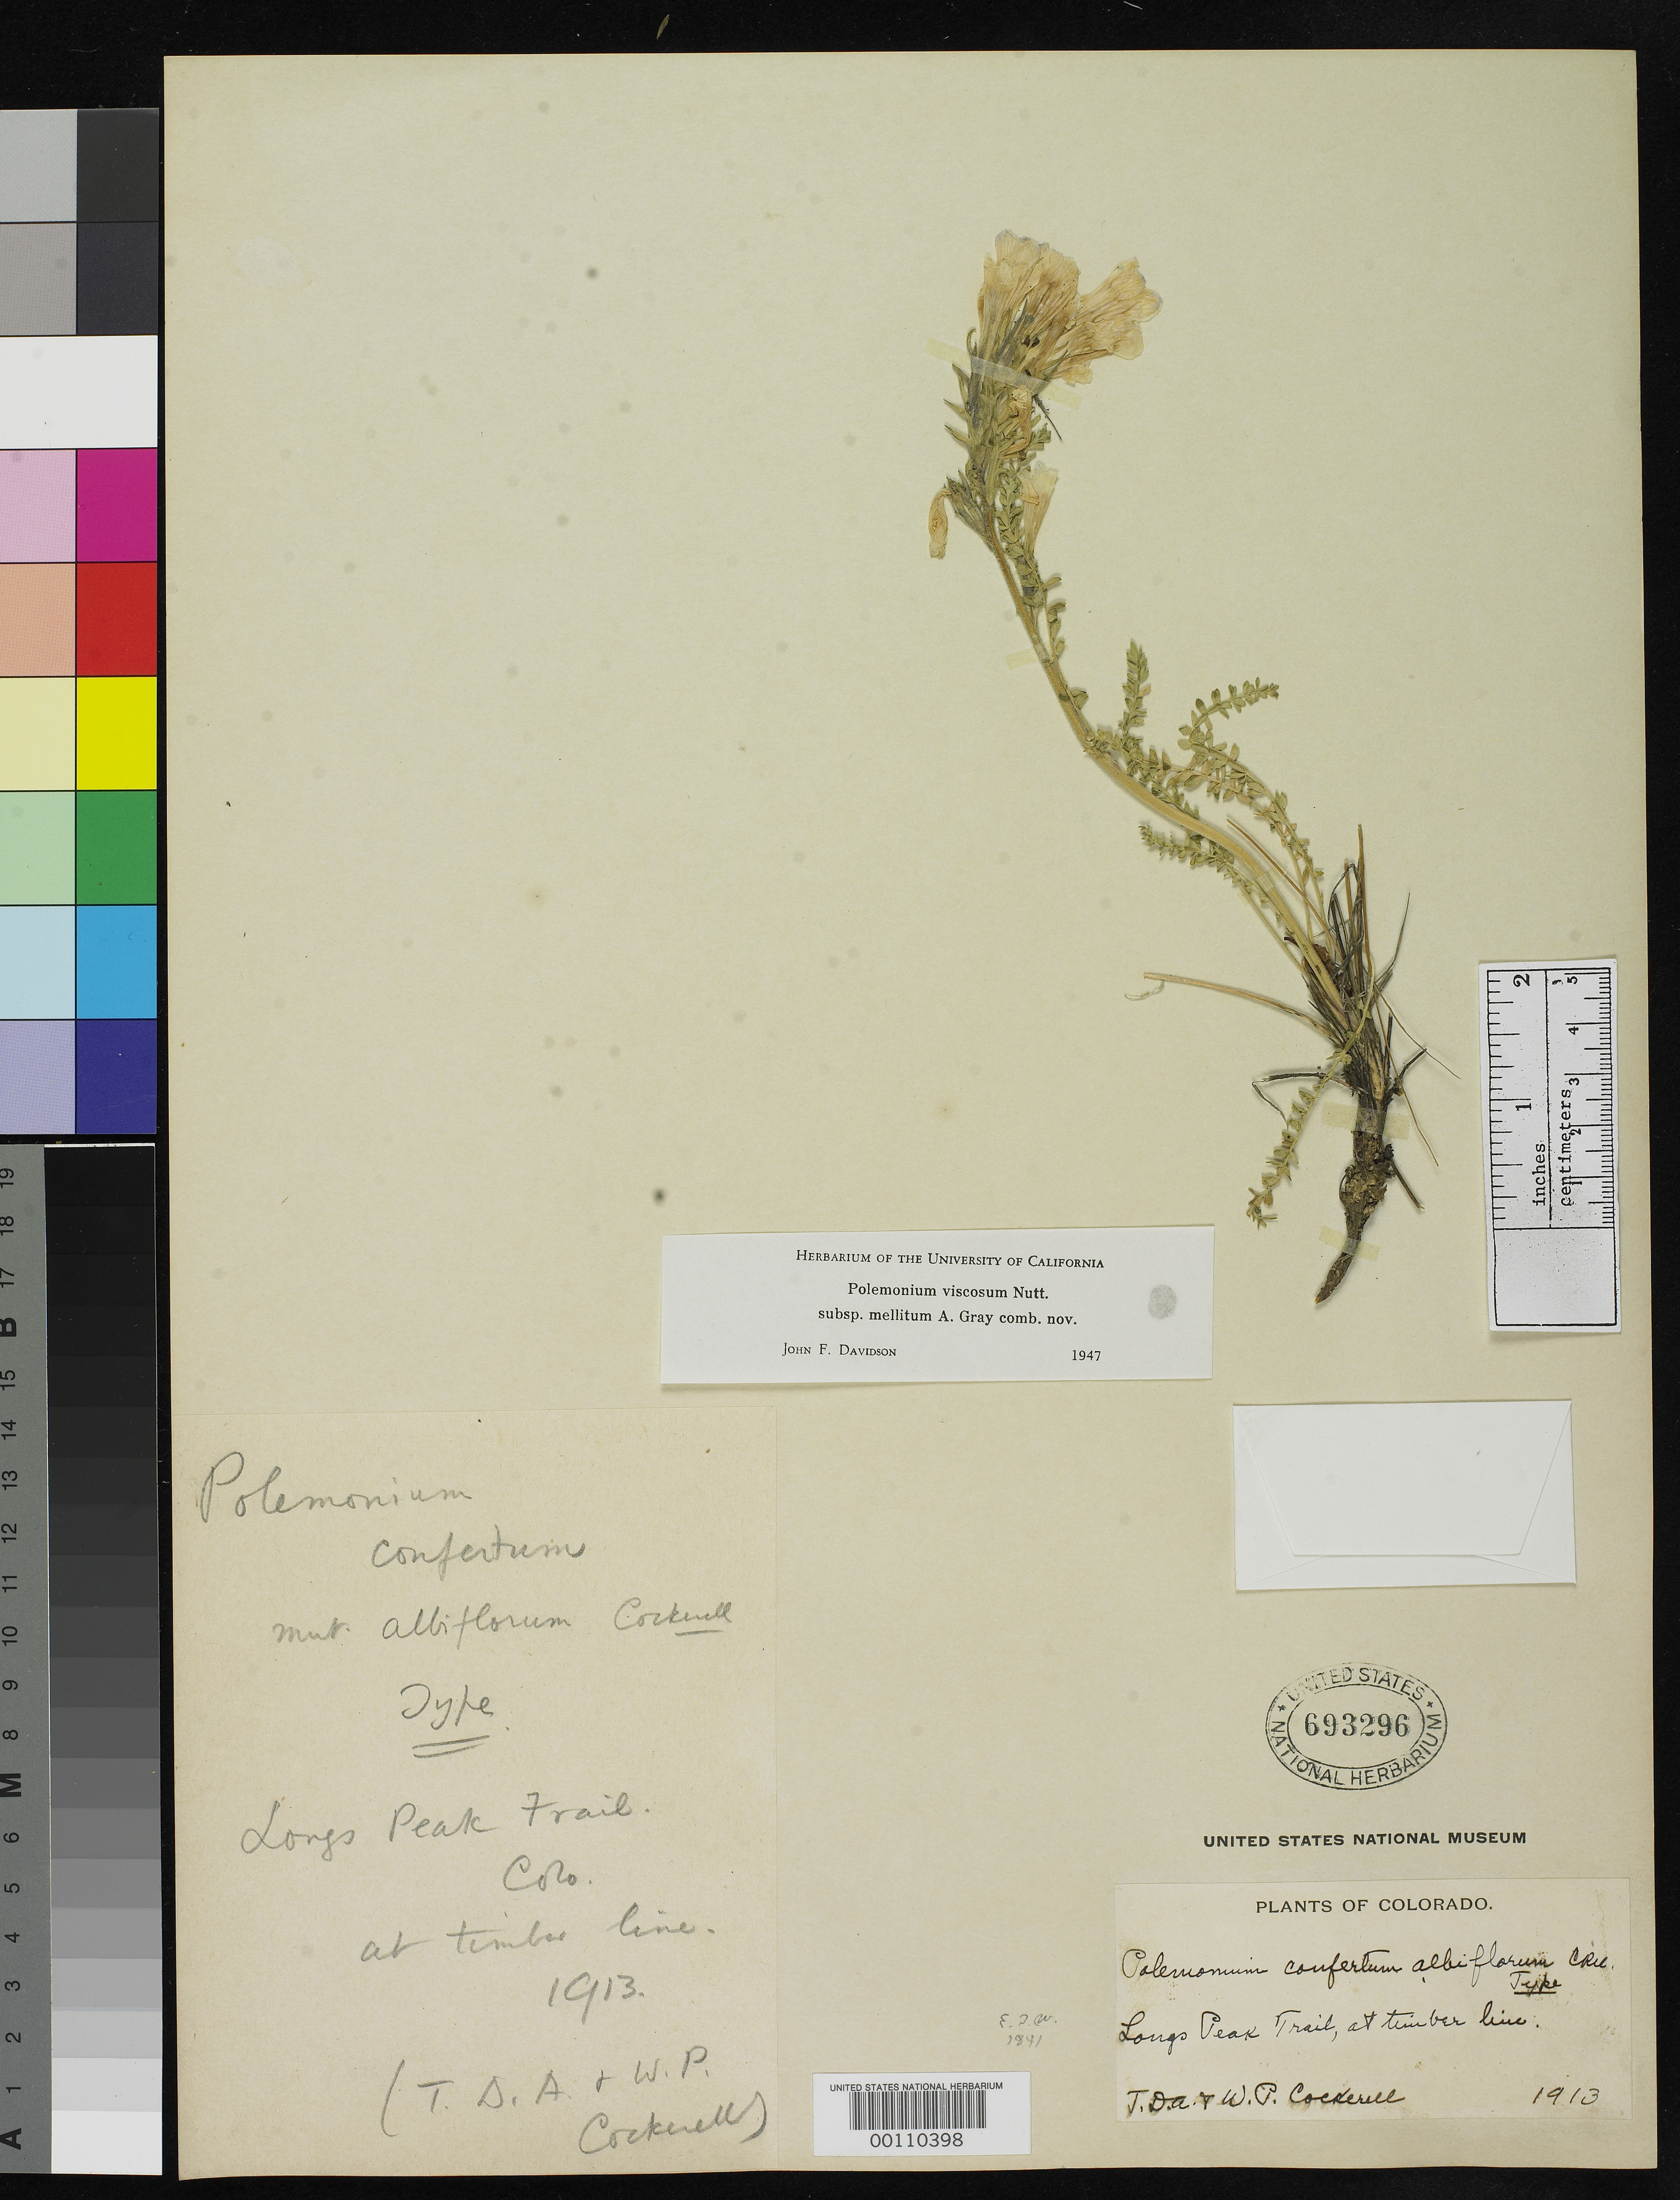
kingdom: Plantae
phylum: Tracheophyta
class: Magnoliopsida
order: Ericales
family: Polemoniaceae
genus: Polemonium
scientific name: Polemonium confertum nothomorph albiflorum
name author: Cockerell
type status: Type Collection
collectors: T. Cockerell & W. Cockerell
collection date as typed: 1913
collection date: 1913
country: United States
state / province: Colorado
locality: Longs Peak trail, timber line.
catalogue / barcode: US 693296